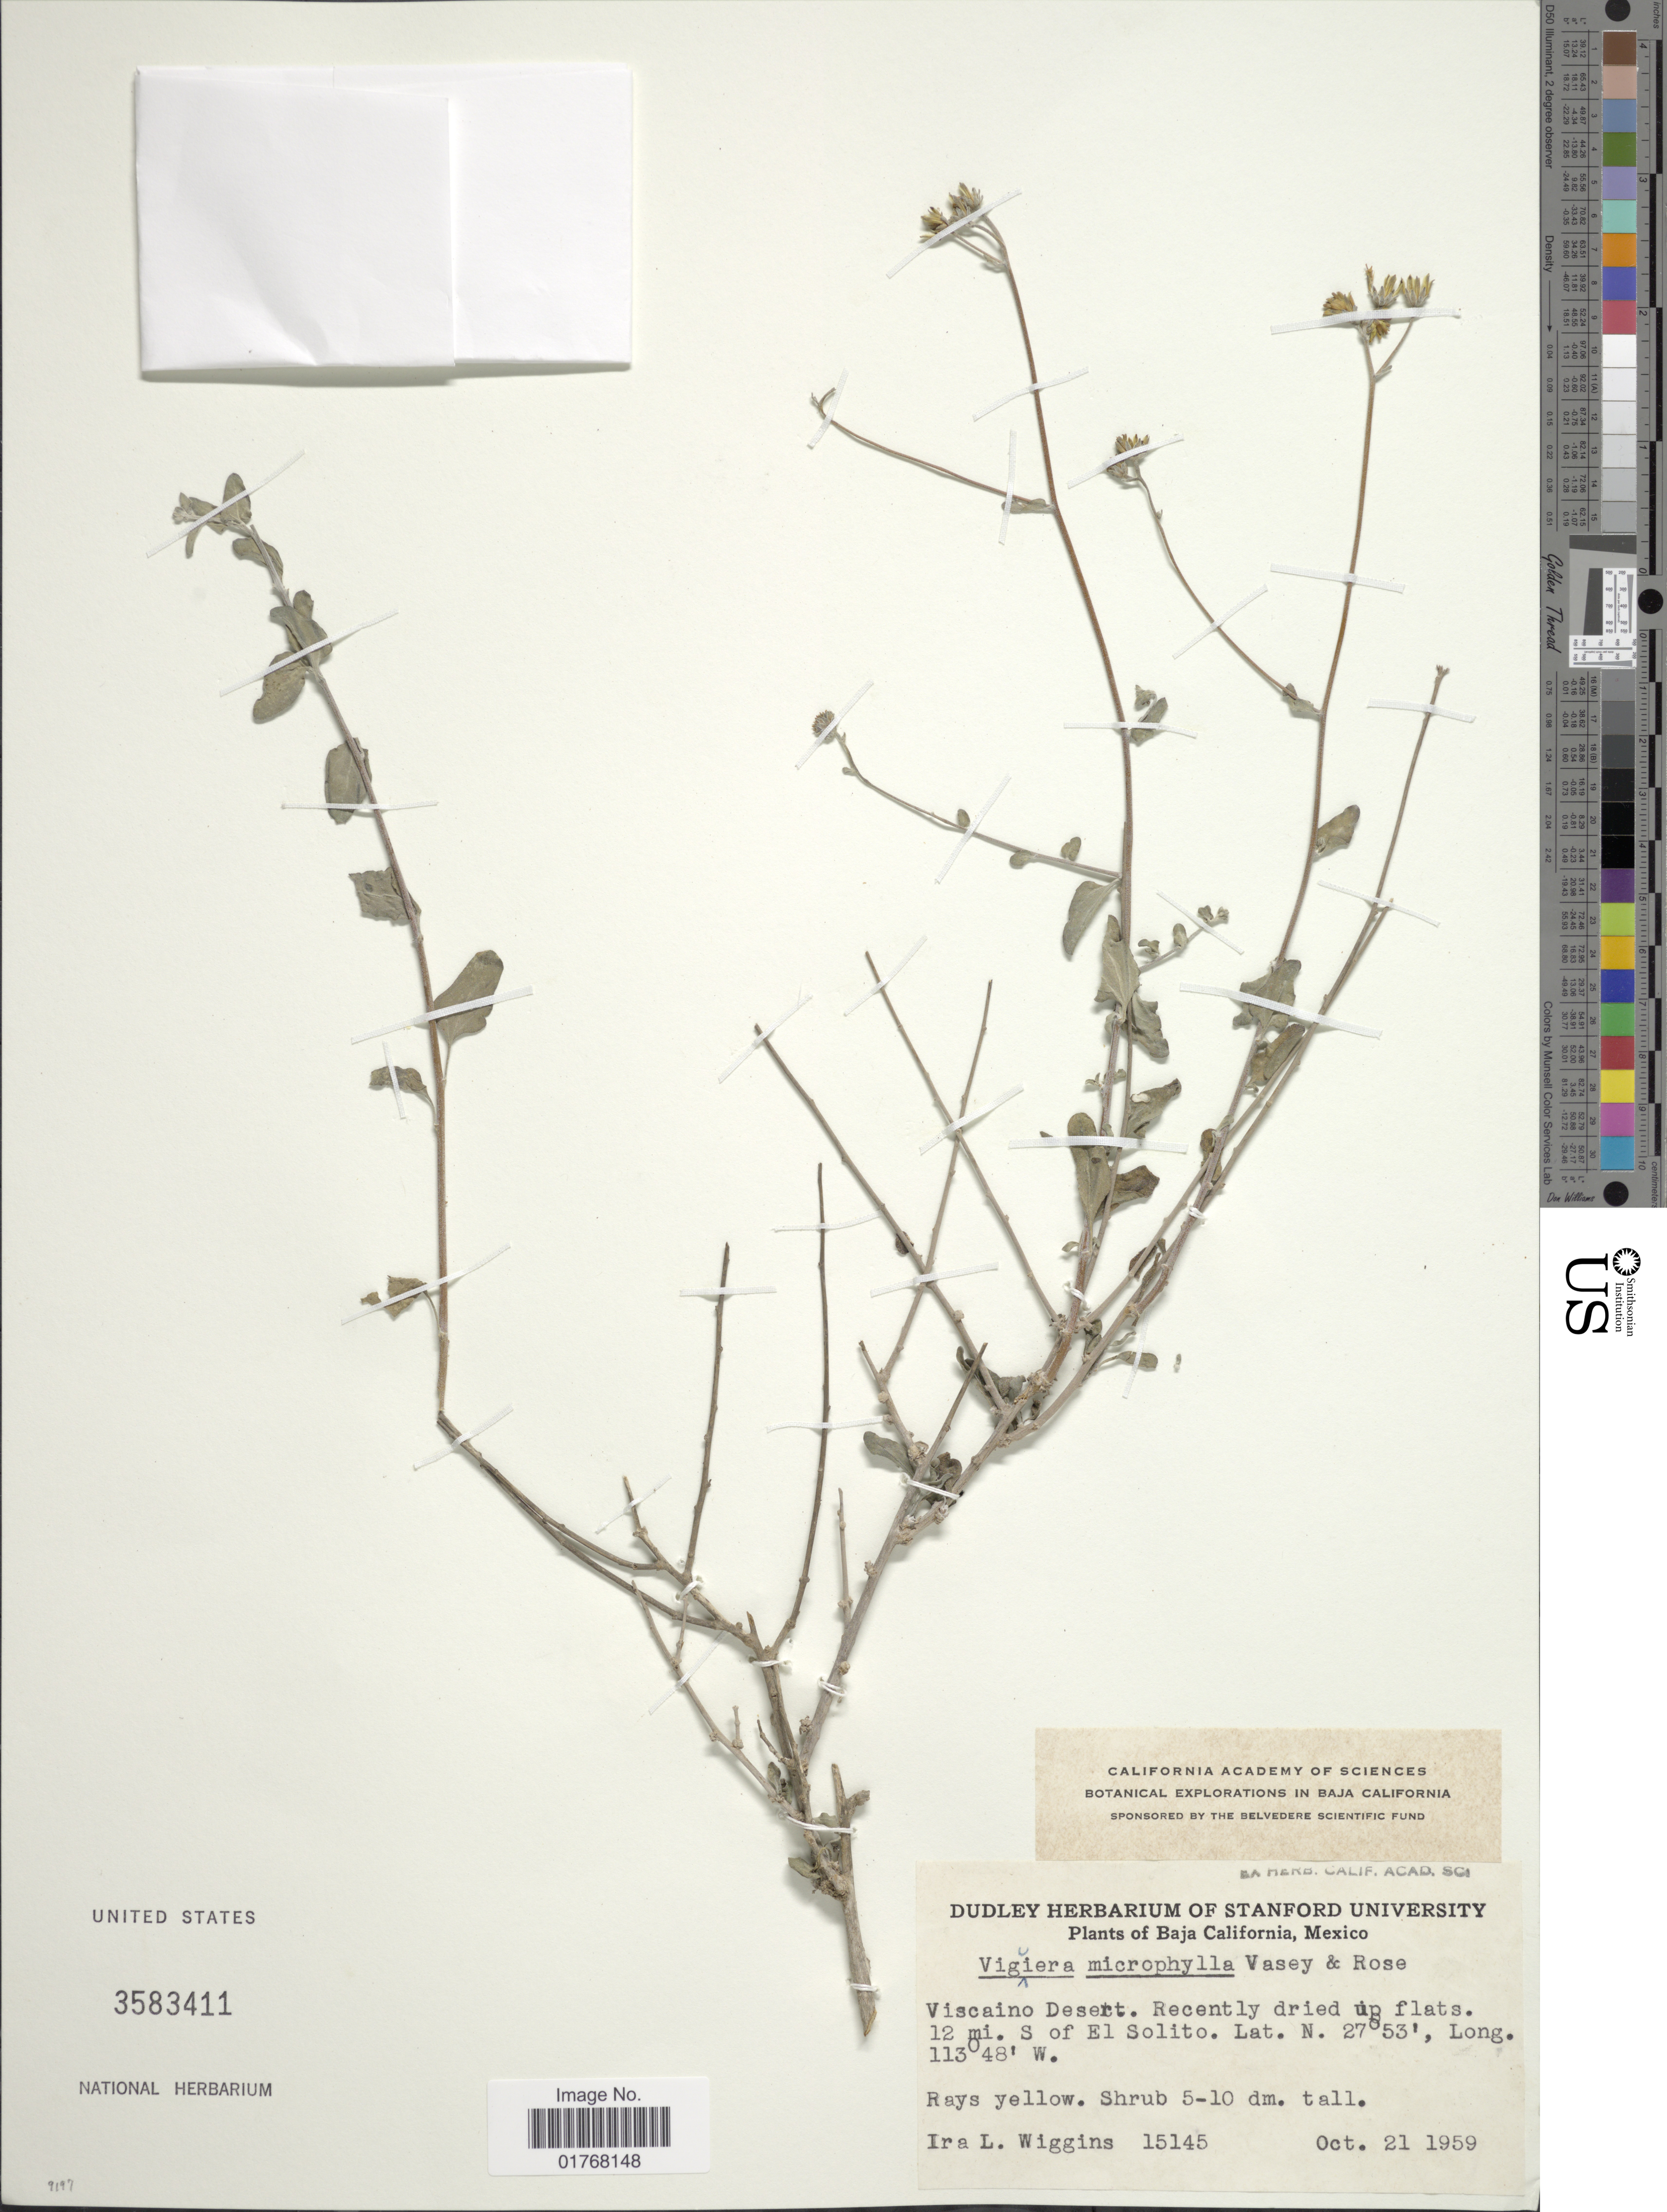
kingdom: Plantae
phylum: Tracheophyta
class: Magnoliopsida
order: Asterales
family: Asteraceae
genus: Viguiera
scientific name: Viguiera microphylla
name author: Vasey & Rose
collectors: I. L. Wiggins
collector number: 15145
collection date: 1959-10-21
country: Mexico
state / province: Baja California Sur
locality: Viscaino Desert. Recently dried up flats. 12 mi. S. of El Solito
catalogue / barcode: US 3583411